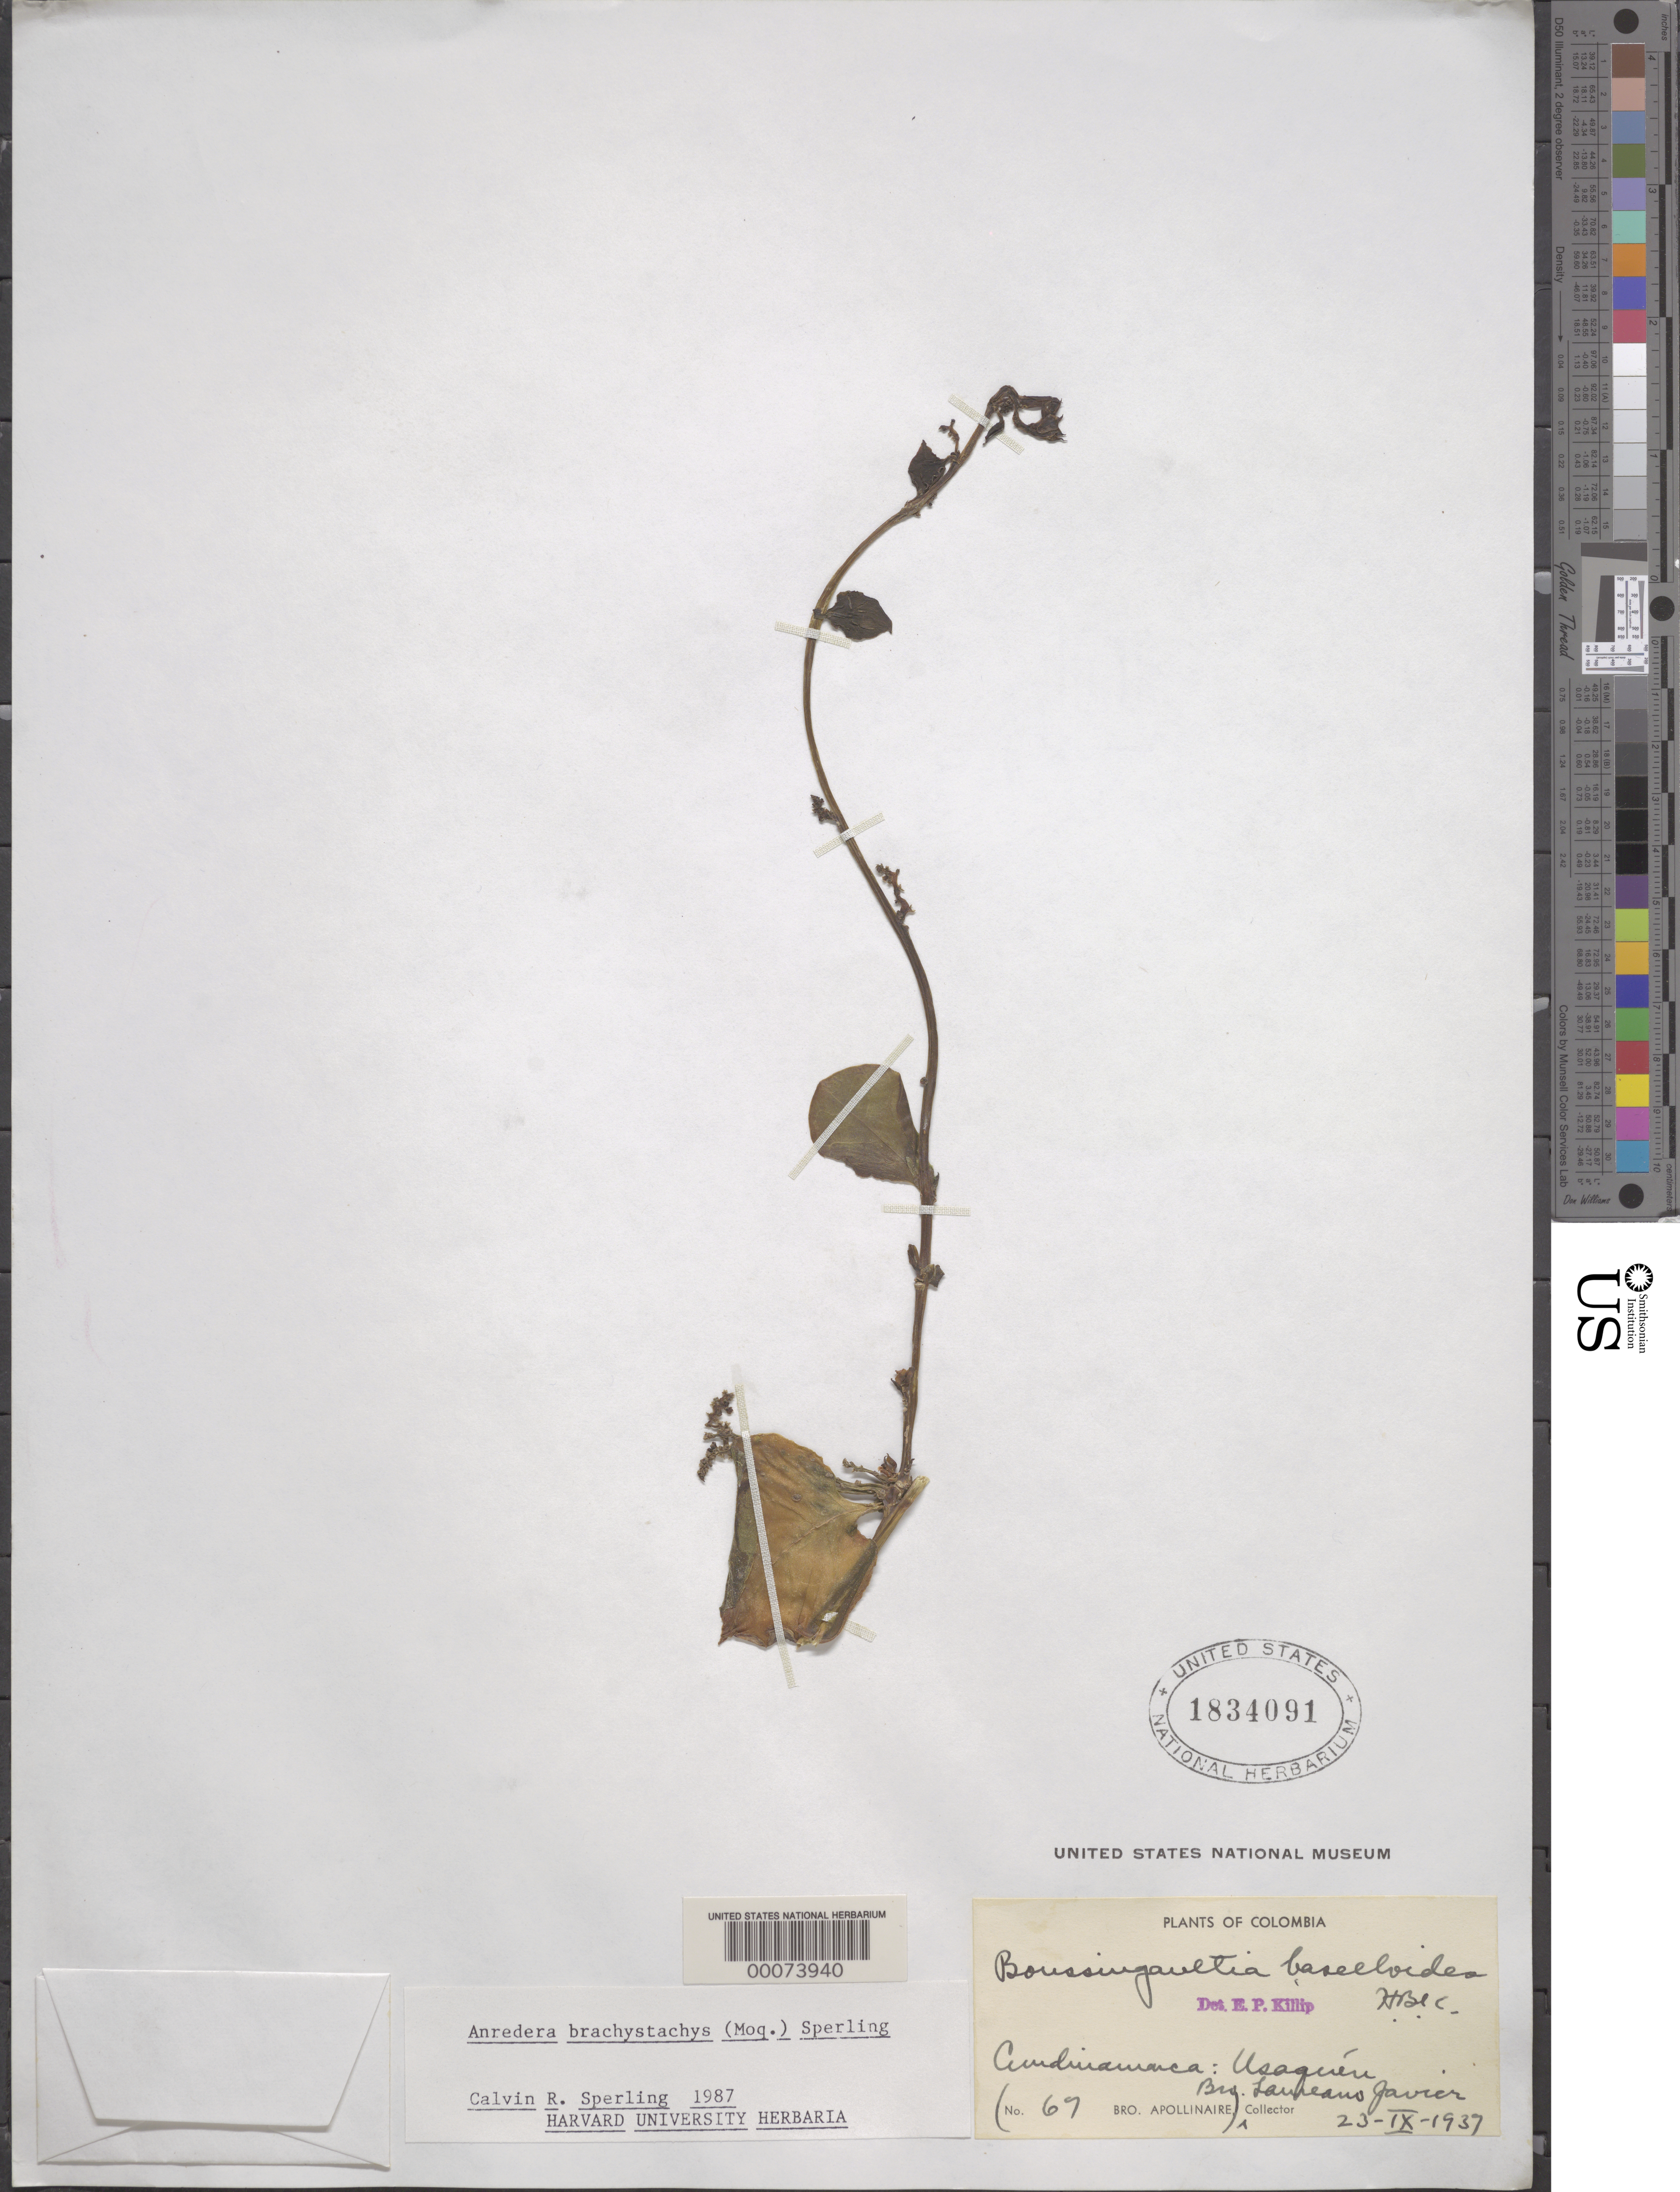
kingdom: Plantae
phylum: Tracheophyta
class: Magnoliopsida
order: Caryophyllales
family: Basellaceae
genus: Anredera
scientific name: Anredera brachystachys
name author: (Moq.) Sperling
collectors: L. Javier & Bro. Apollinaire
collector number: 67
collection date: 1937-09-23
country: Colombia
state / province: Cundinamarca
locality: Usaquén.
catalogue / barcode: US 1834091